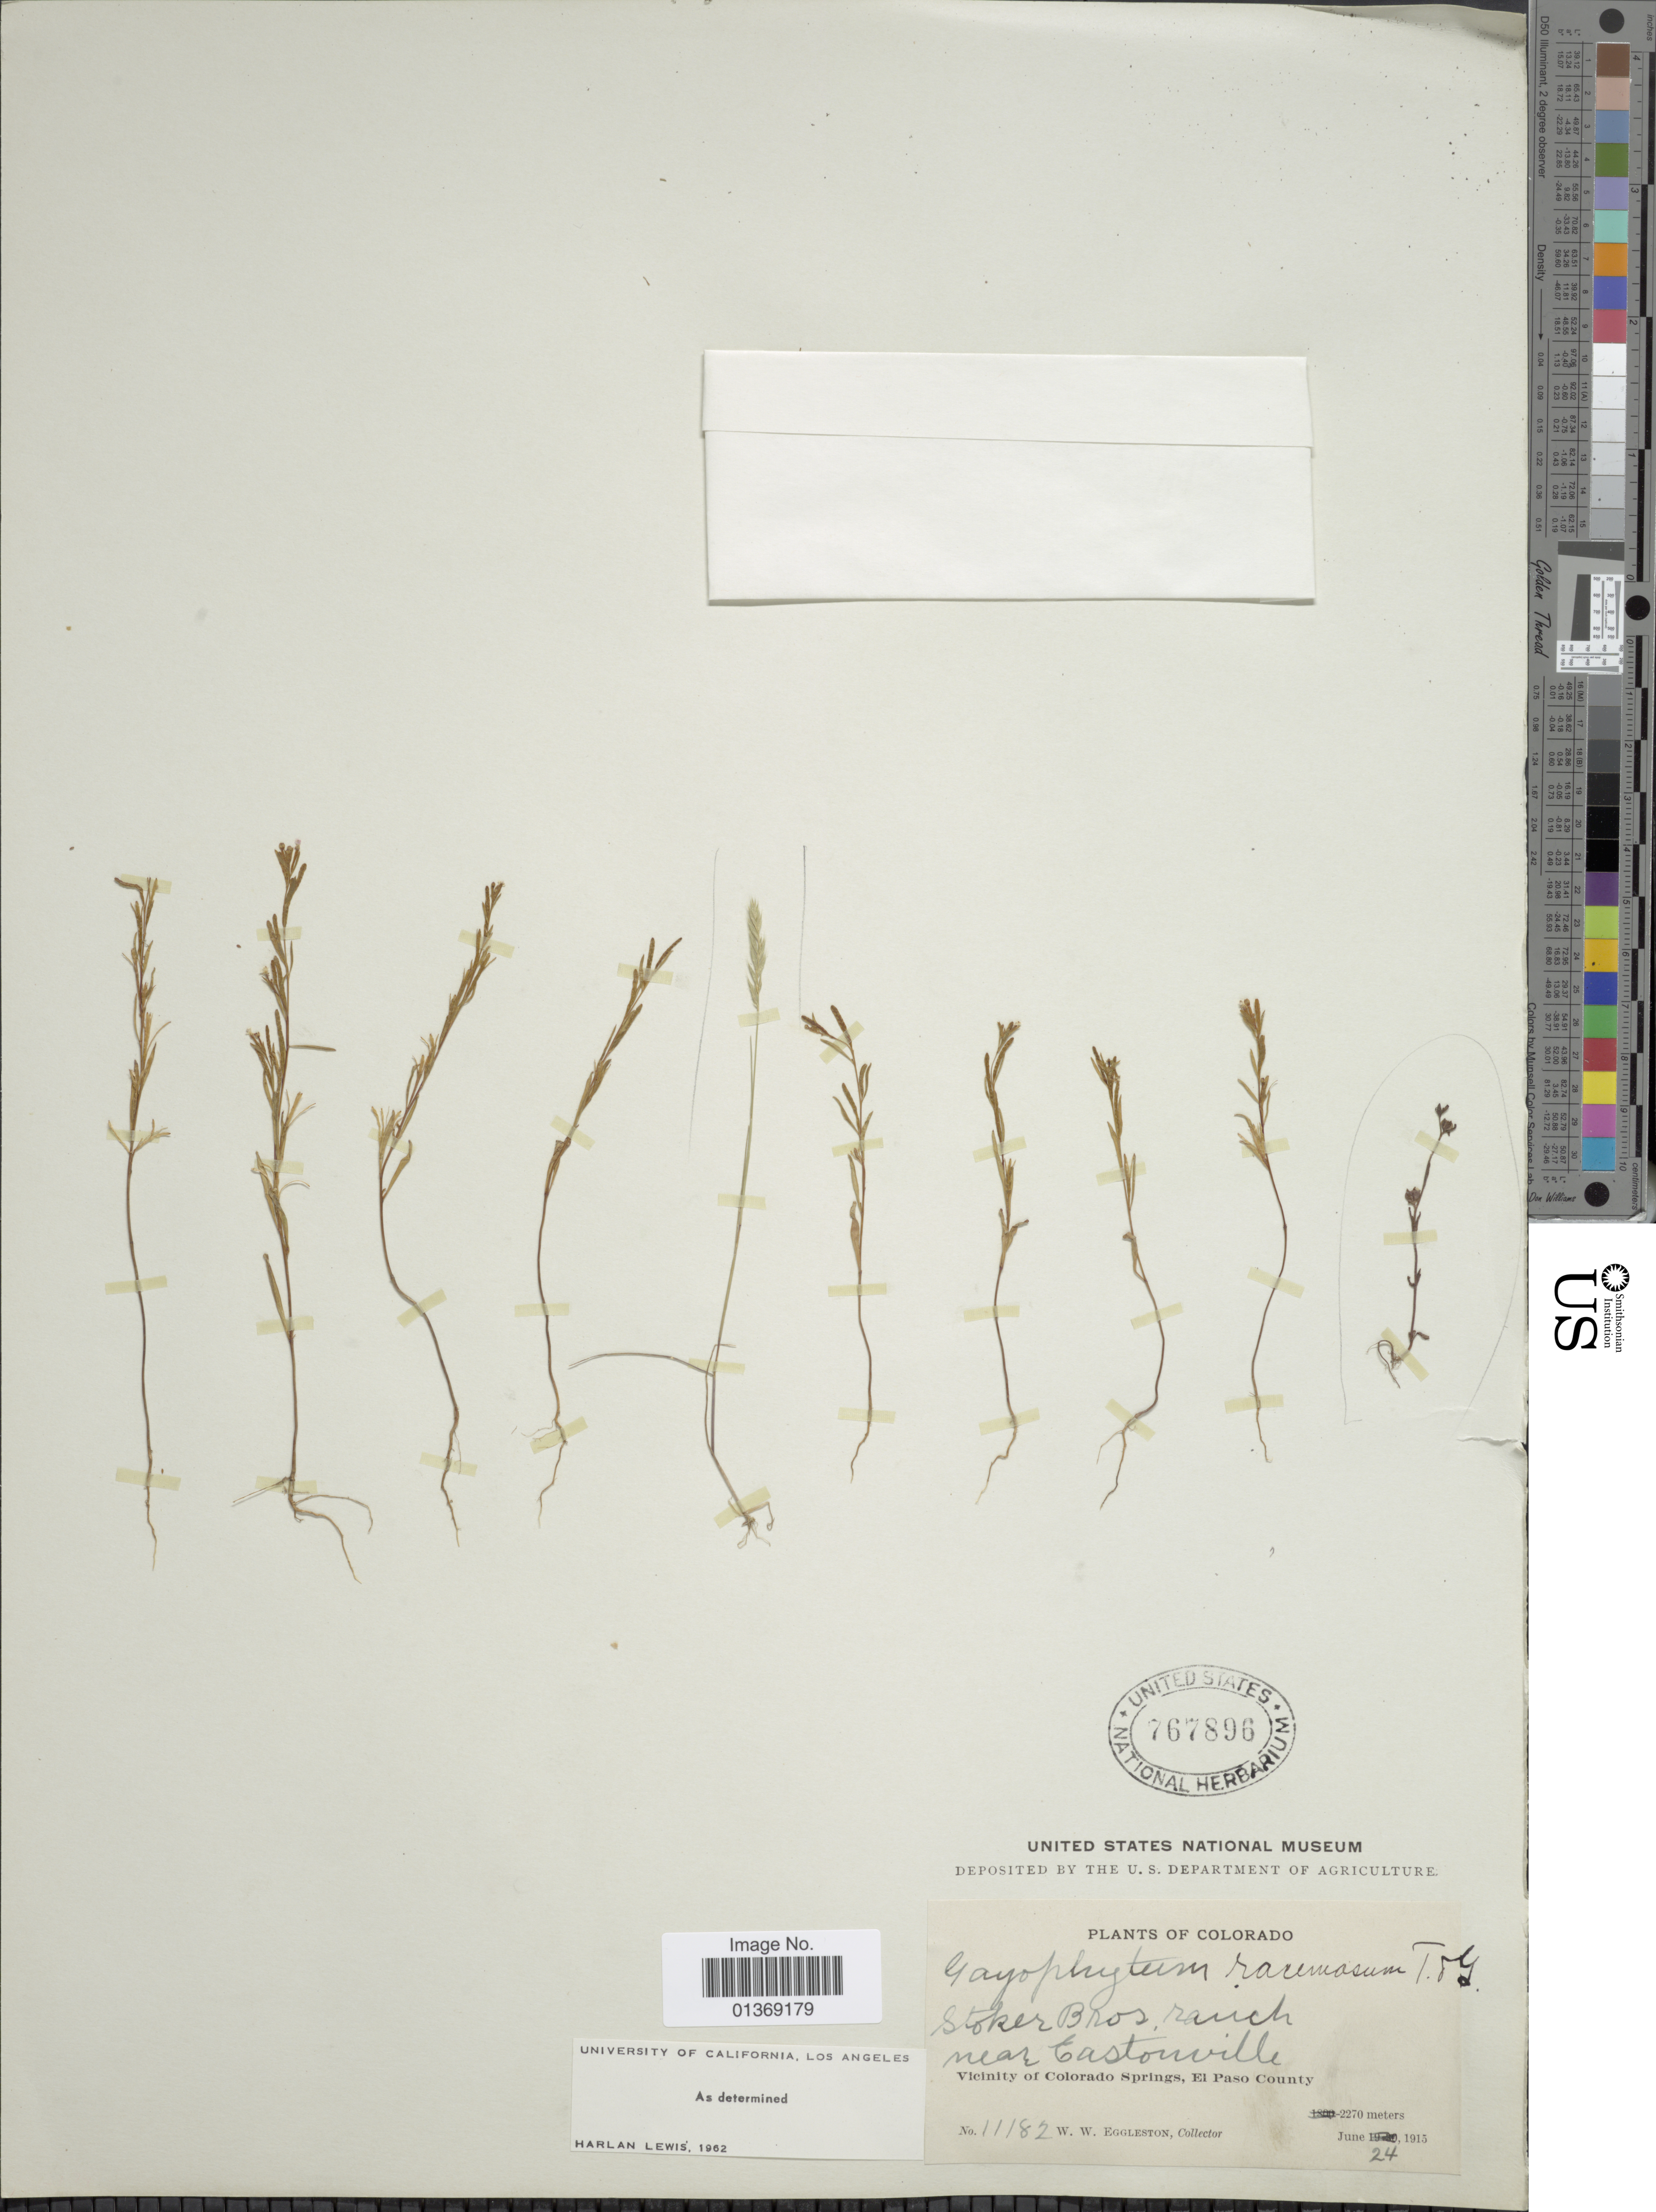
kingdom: Plantae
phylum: Tracheophyta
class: Magnoliopsida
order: Myrtales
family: Onagraceae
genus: Gayophytum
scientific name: Gayophytum racemosum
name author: Torr. & A. Gray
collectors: W. W. Eggleston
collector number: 11182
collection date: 1915-06-24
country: United States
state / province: Colorado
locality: Stoker Bros ranch near Castonville, Vicinity of Colorado Springs, El Paso County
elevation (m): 2270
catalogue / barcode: US 767896